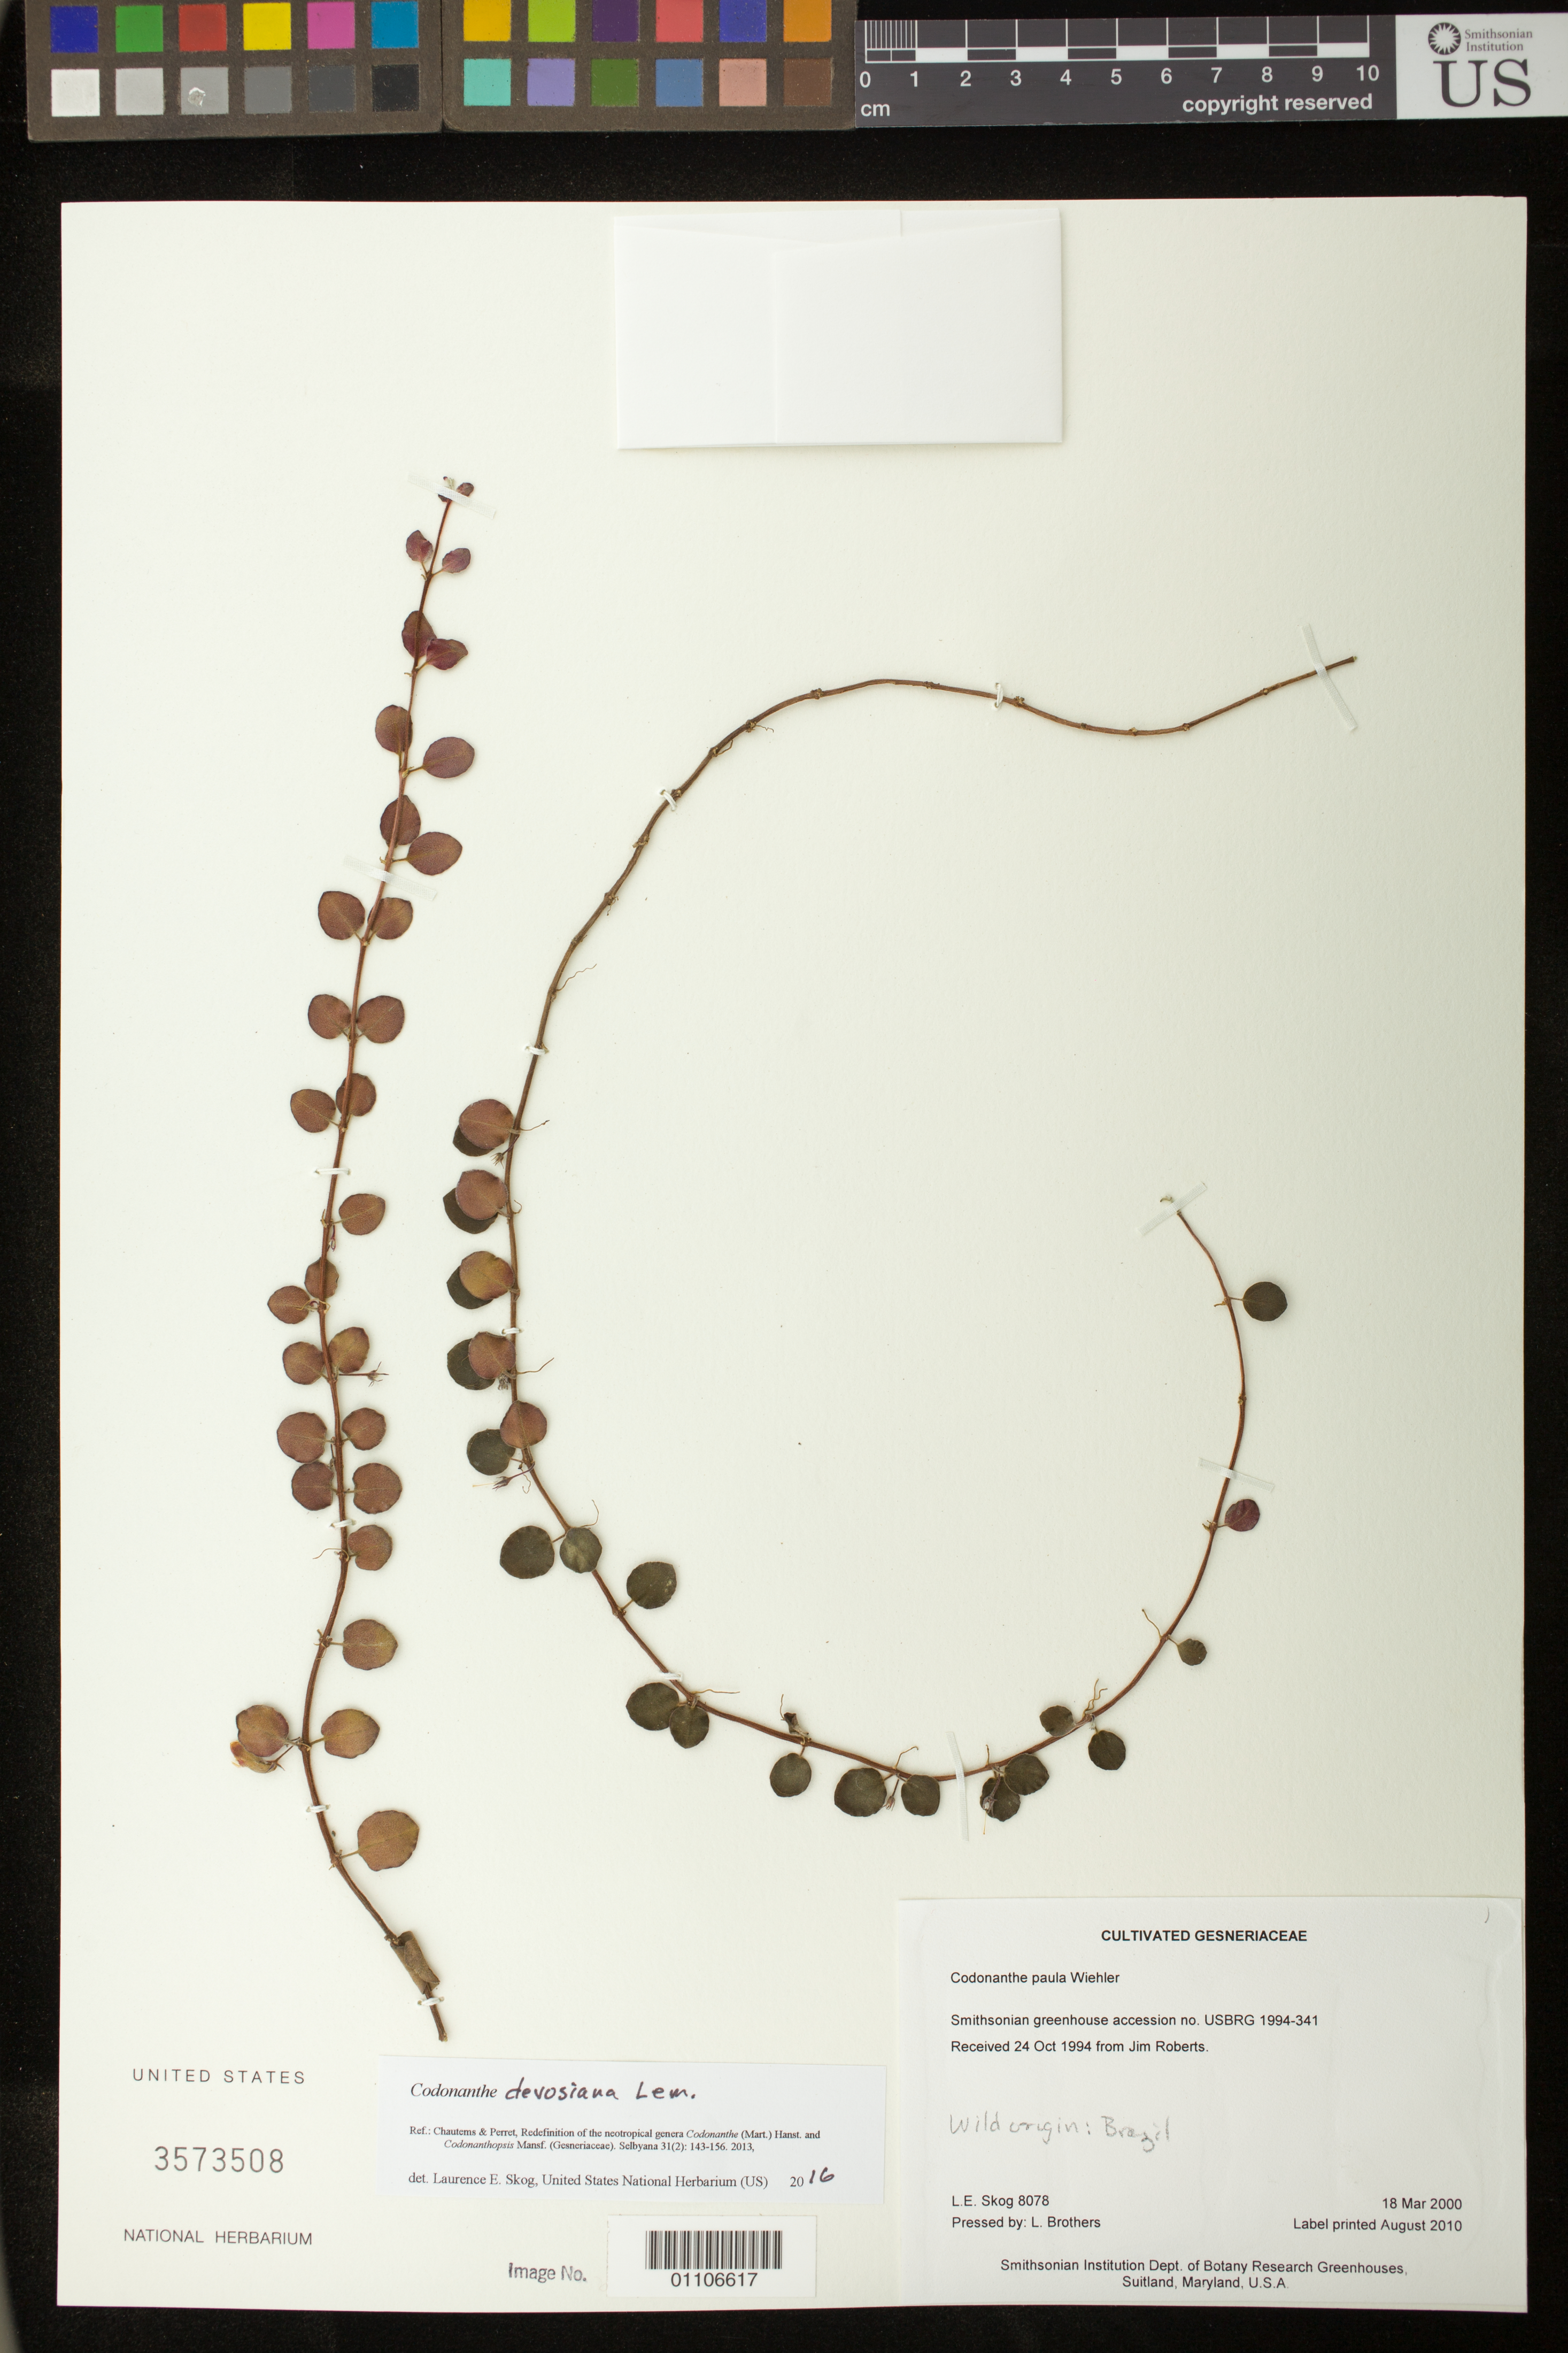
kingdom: Plantae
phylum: Tracheophyta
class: Magnoliopsida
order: Lamiales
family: Gesneriaceae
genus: Codonanthe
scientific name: Codonanthe devosiana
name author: Lem.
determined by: Skog, Laurence E.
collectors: L. E. Skog & L. Brothers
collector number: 8078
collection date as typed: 18 Mar 2000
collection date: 2000-03-18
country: United States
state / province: Maryland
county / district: Prince George's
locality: Smithsonian Institution Dept. of Botany Research Greenhouses, Suitland, Maryland, U.S.A.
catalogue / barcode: US 3573508